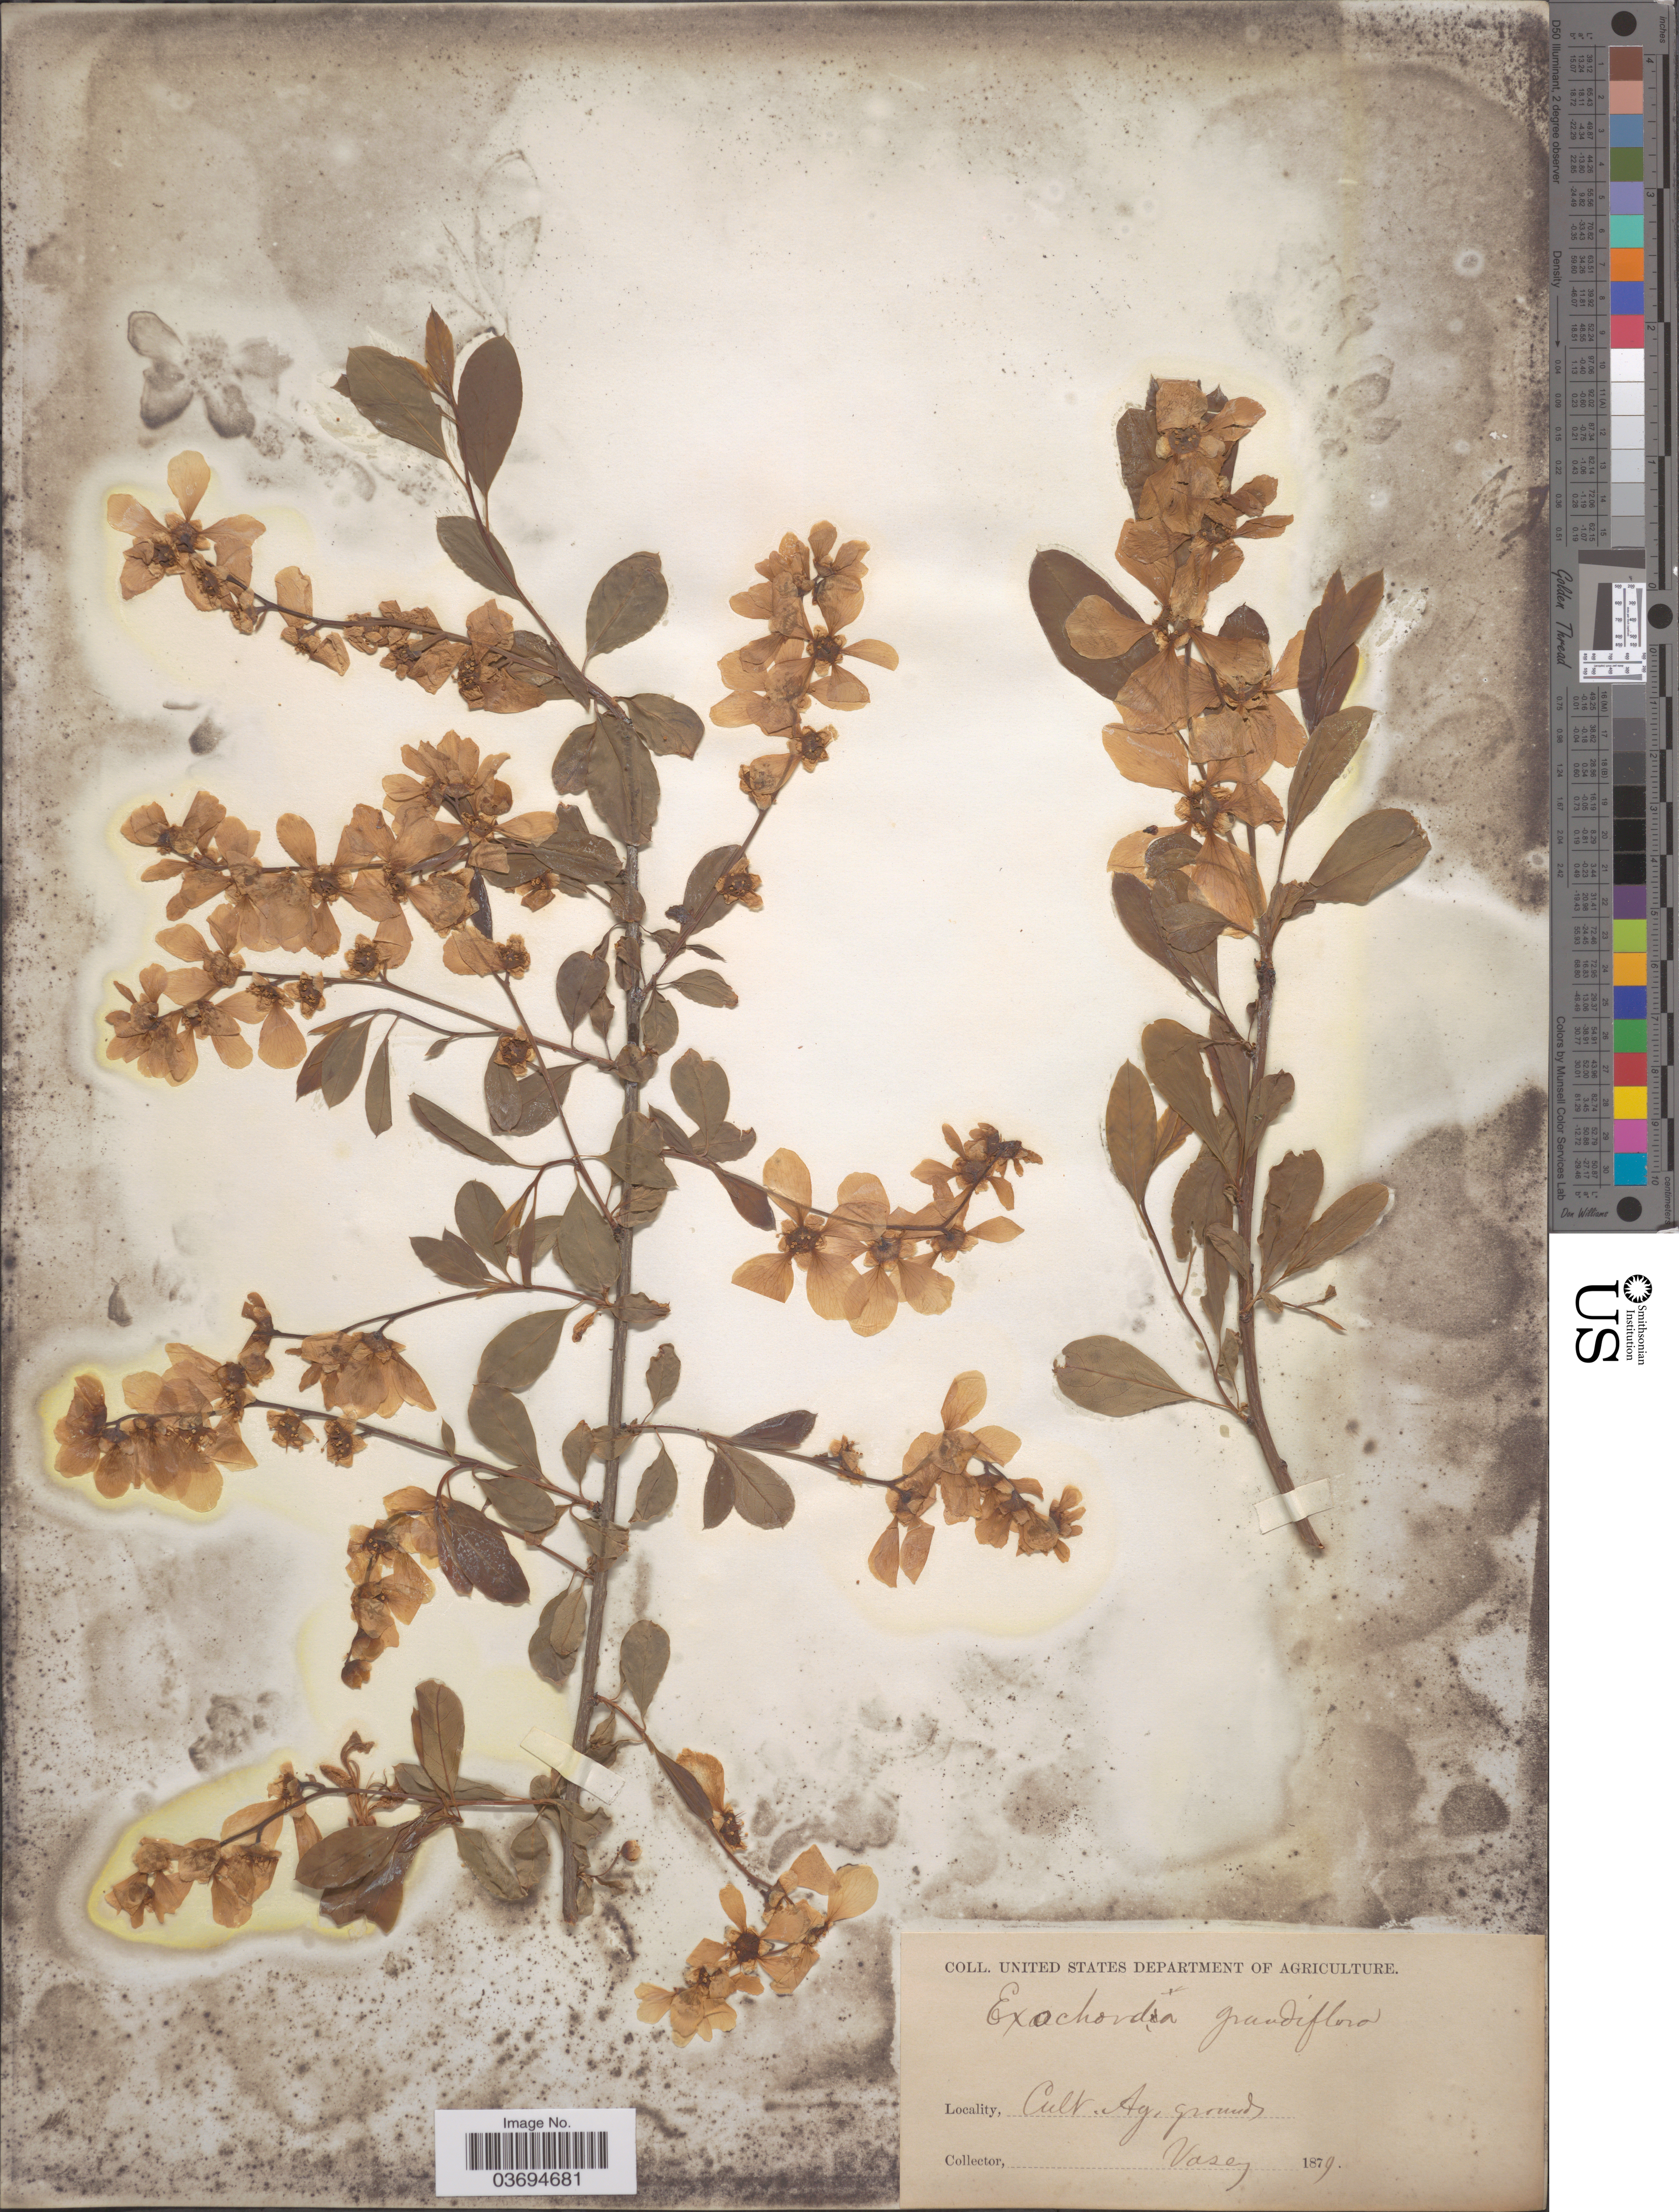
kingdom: Plantae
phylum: Tracheophyta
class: Magnoliopsida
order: Rosales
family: Rosaceae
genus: Exochorda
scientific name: Exochorda racemosa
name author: (Fortune ex Lindl.) Rehder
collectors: Vasey, --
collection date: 1879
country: United States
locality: Ag. grounds.